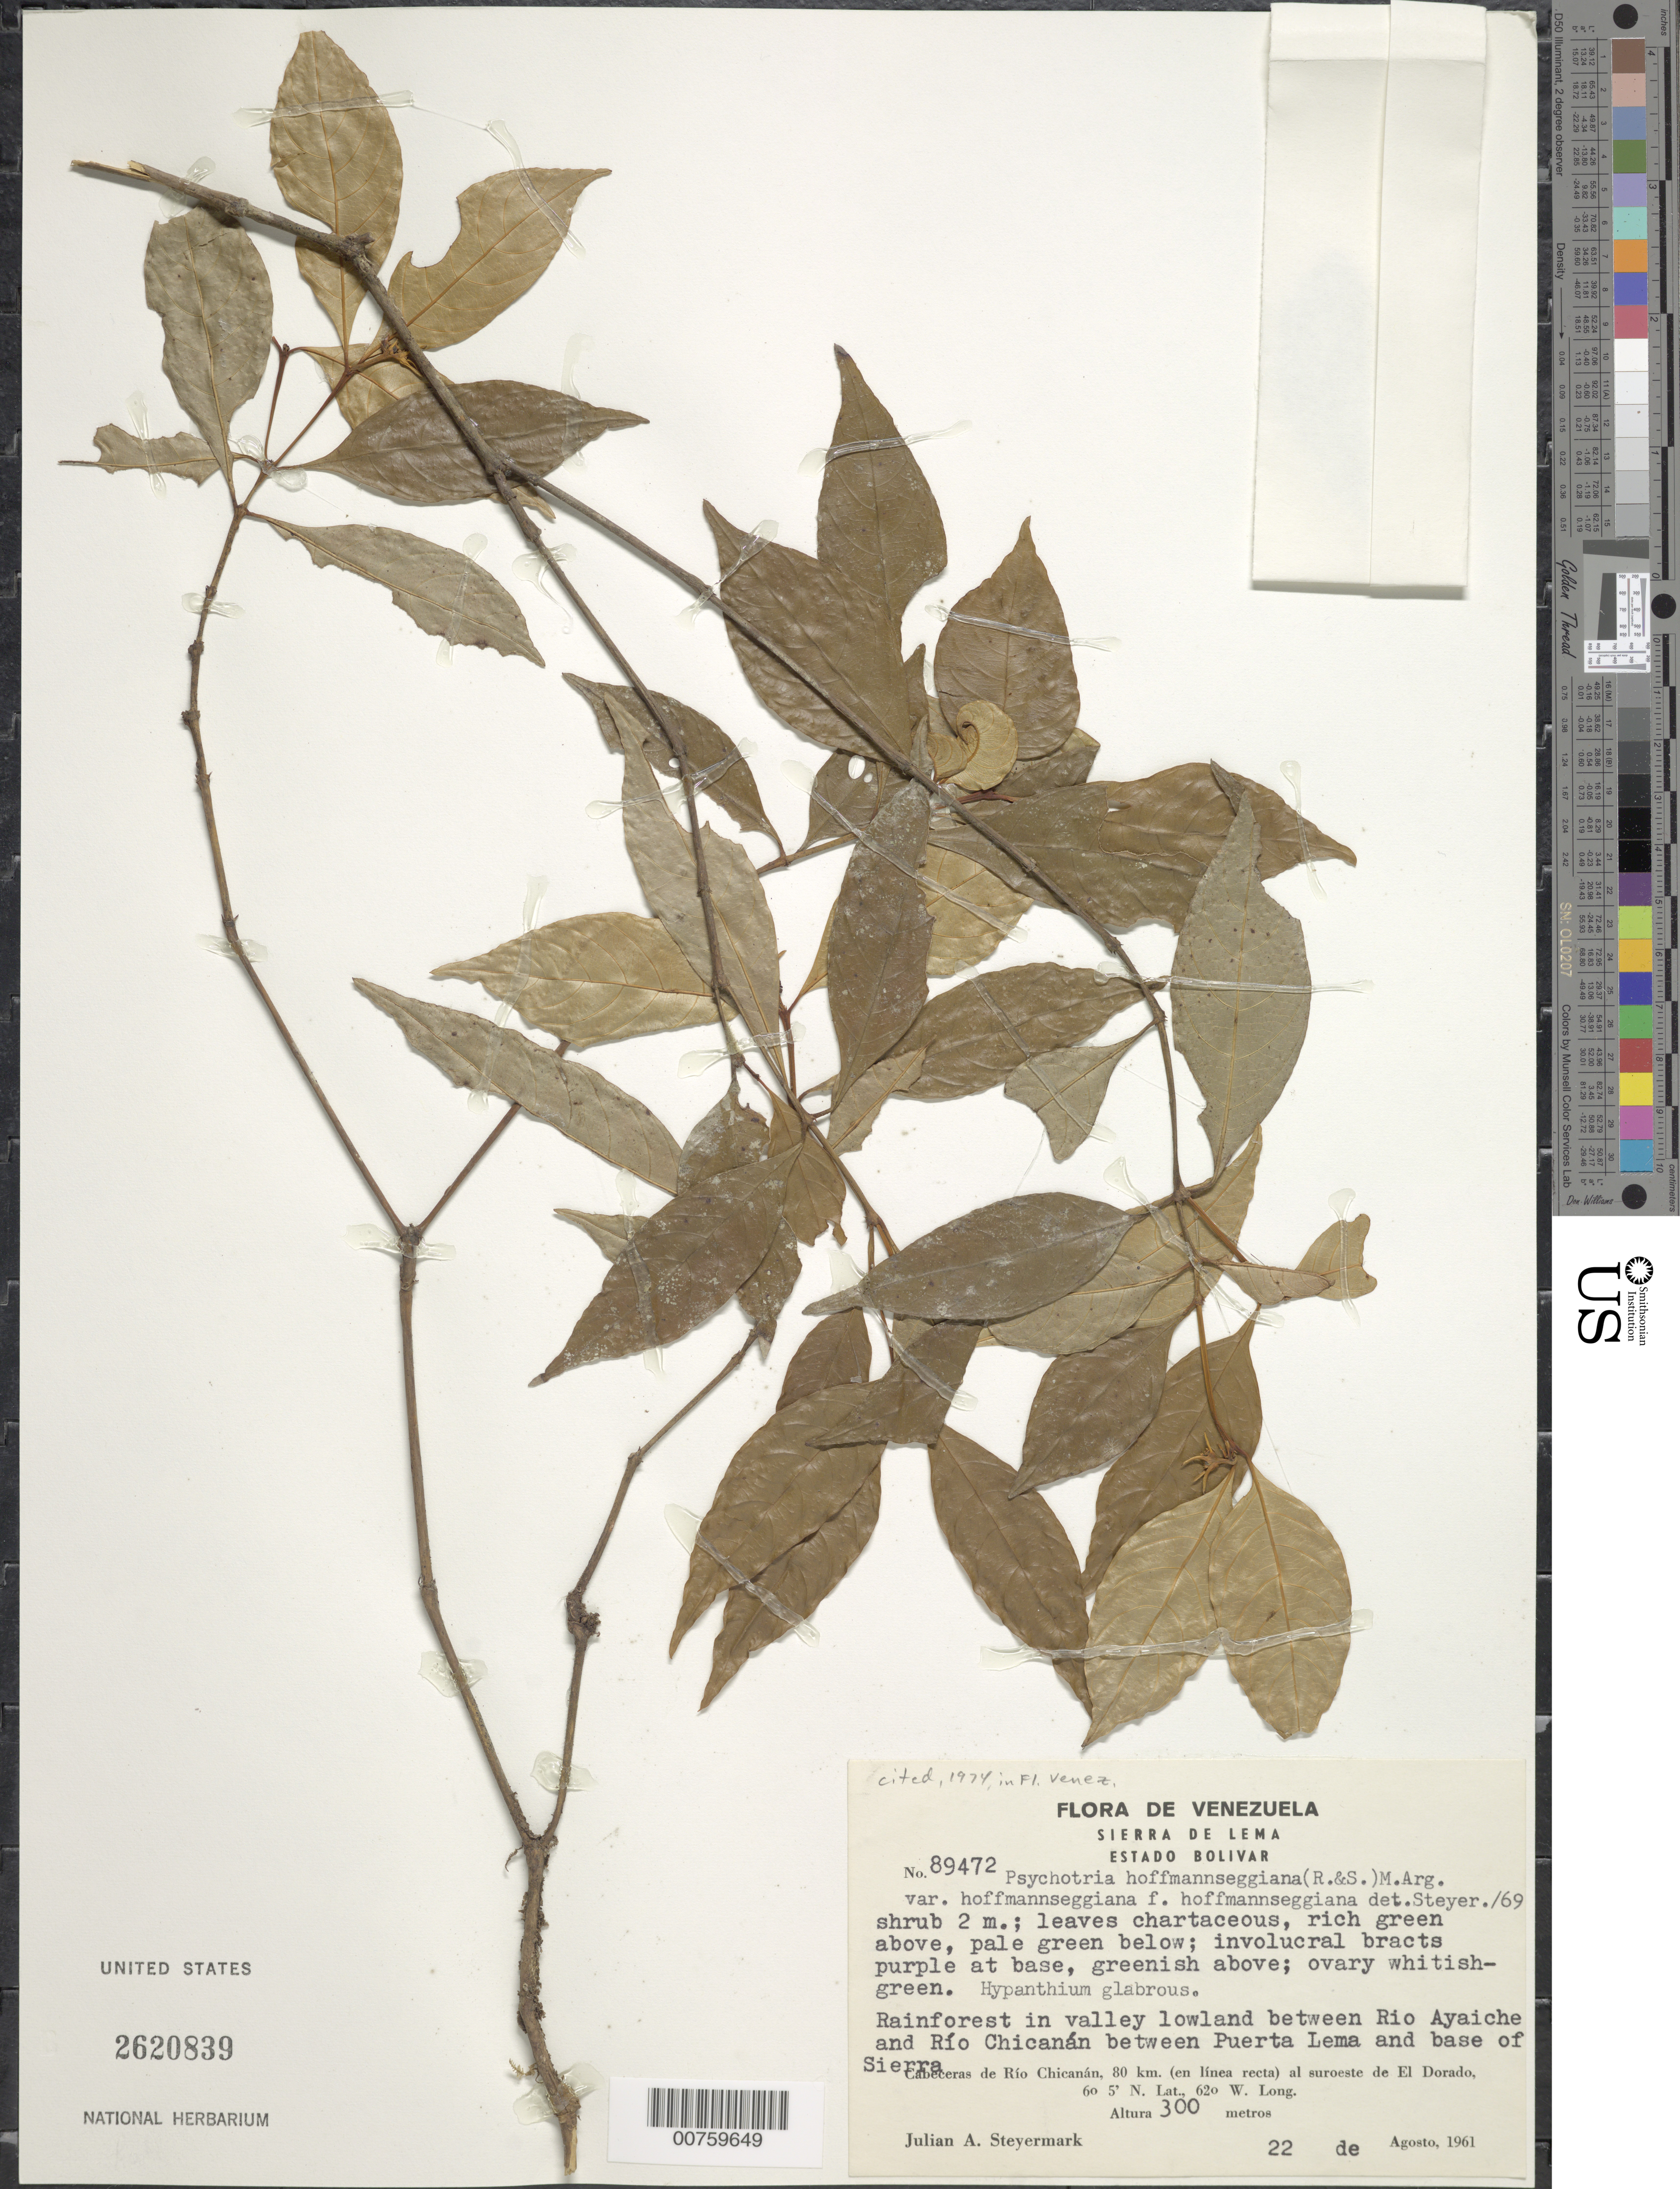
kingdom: Plantae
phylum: Tracheophyta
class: Magnoliopsida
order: Gentianales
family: Rubiaceae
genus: Psychotria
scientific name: Psychotria hoffmannseggiana f. hoffmannseggiana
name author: (Willd. ex Roem. & Schult.) Müll. Arg.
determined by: Steyermark, Julian A., (VEN)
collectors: J. Steyermark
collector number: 89472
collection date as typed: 22-Aug-61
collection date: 1961-08-22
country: Venezuela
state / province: Bolívar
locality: Sierra de Lema, Cabaceras de Río Chicanan, 80 km in straight line to SW of El Dorado, between Río Chicanan and Río Ayaiche, between Puerta Lema and base of Sierra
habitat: Rainforest in valley lowland between rivers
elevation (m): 300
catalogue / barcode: US 2620839